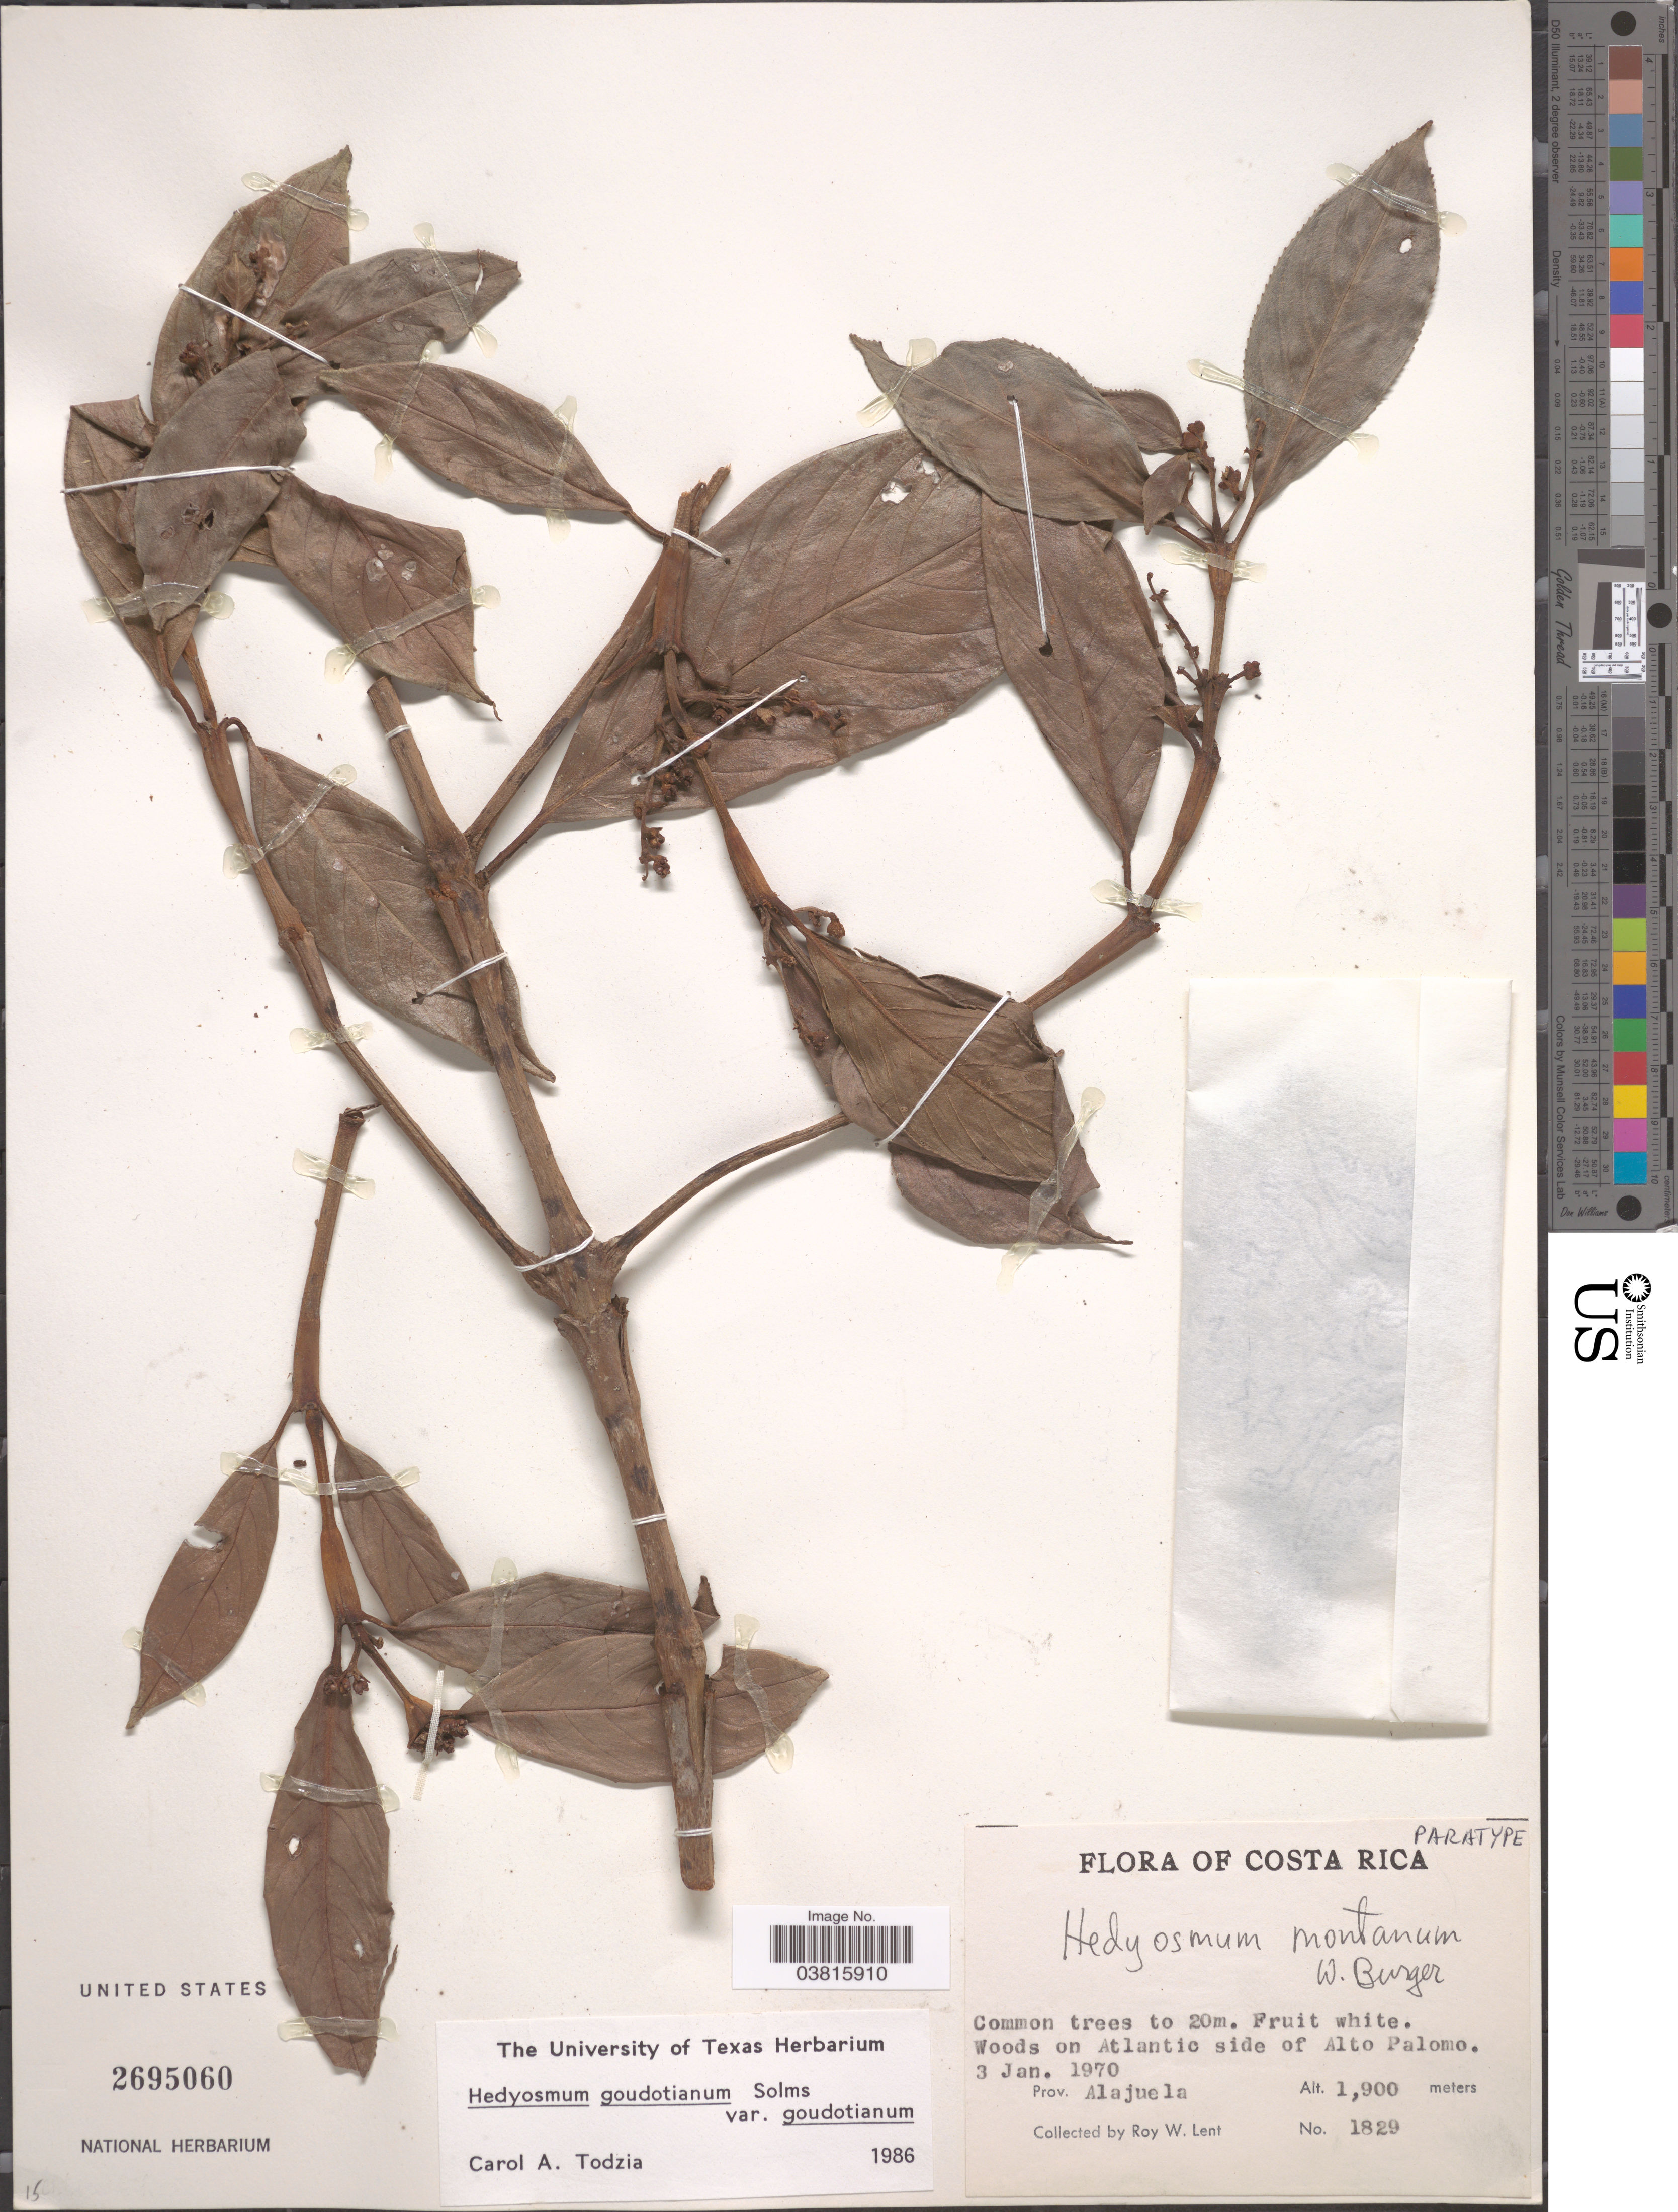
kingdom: Plantae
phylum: Tracheophyta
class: Magnoliopsida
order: Chloranthales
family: Chloranthaceae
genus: Hedyosmum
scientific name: Hedyosmum goudotianum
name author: Solms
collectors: R. W. Lent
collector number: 1829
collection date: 1970-01-03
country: Costa Rica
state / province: Alajuela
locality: Woods on Atlantic side of Alto Palomo.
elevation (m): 1900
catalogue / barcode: US 2695060